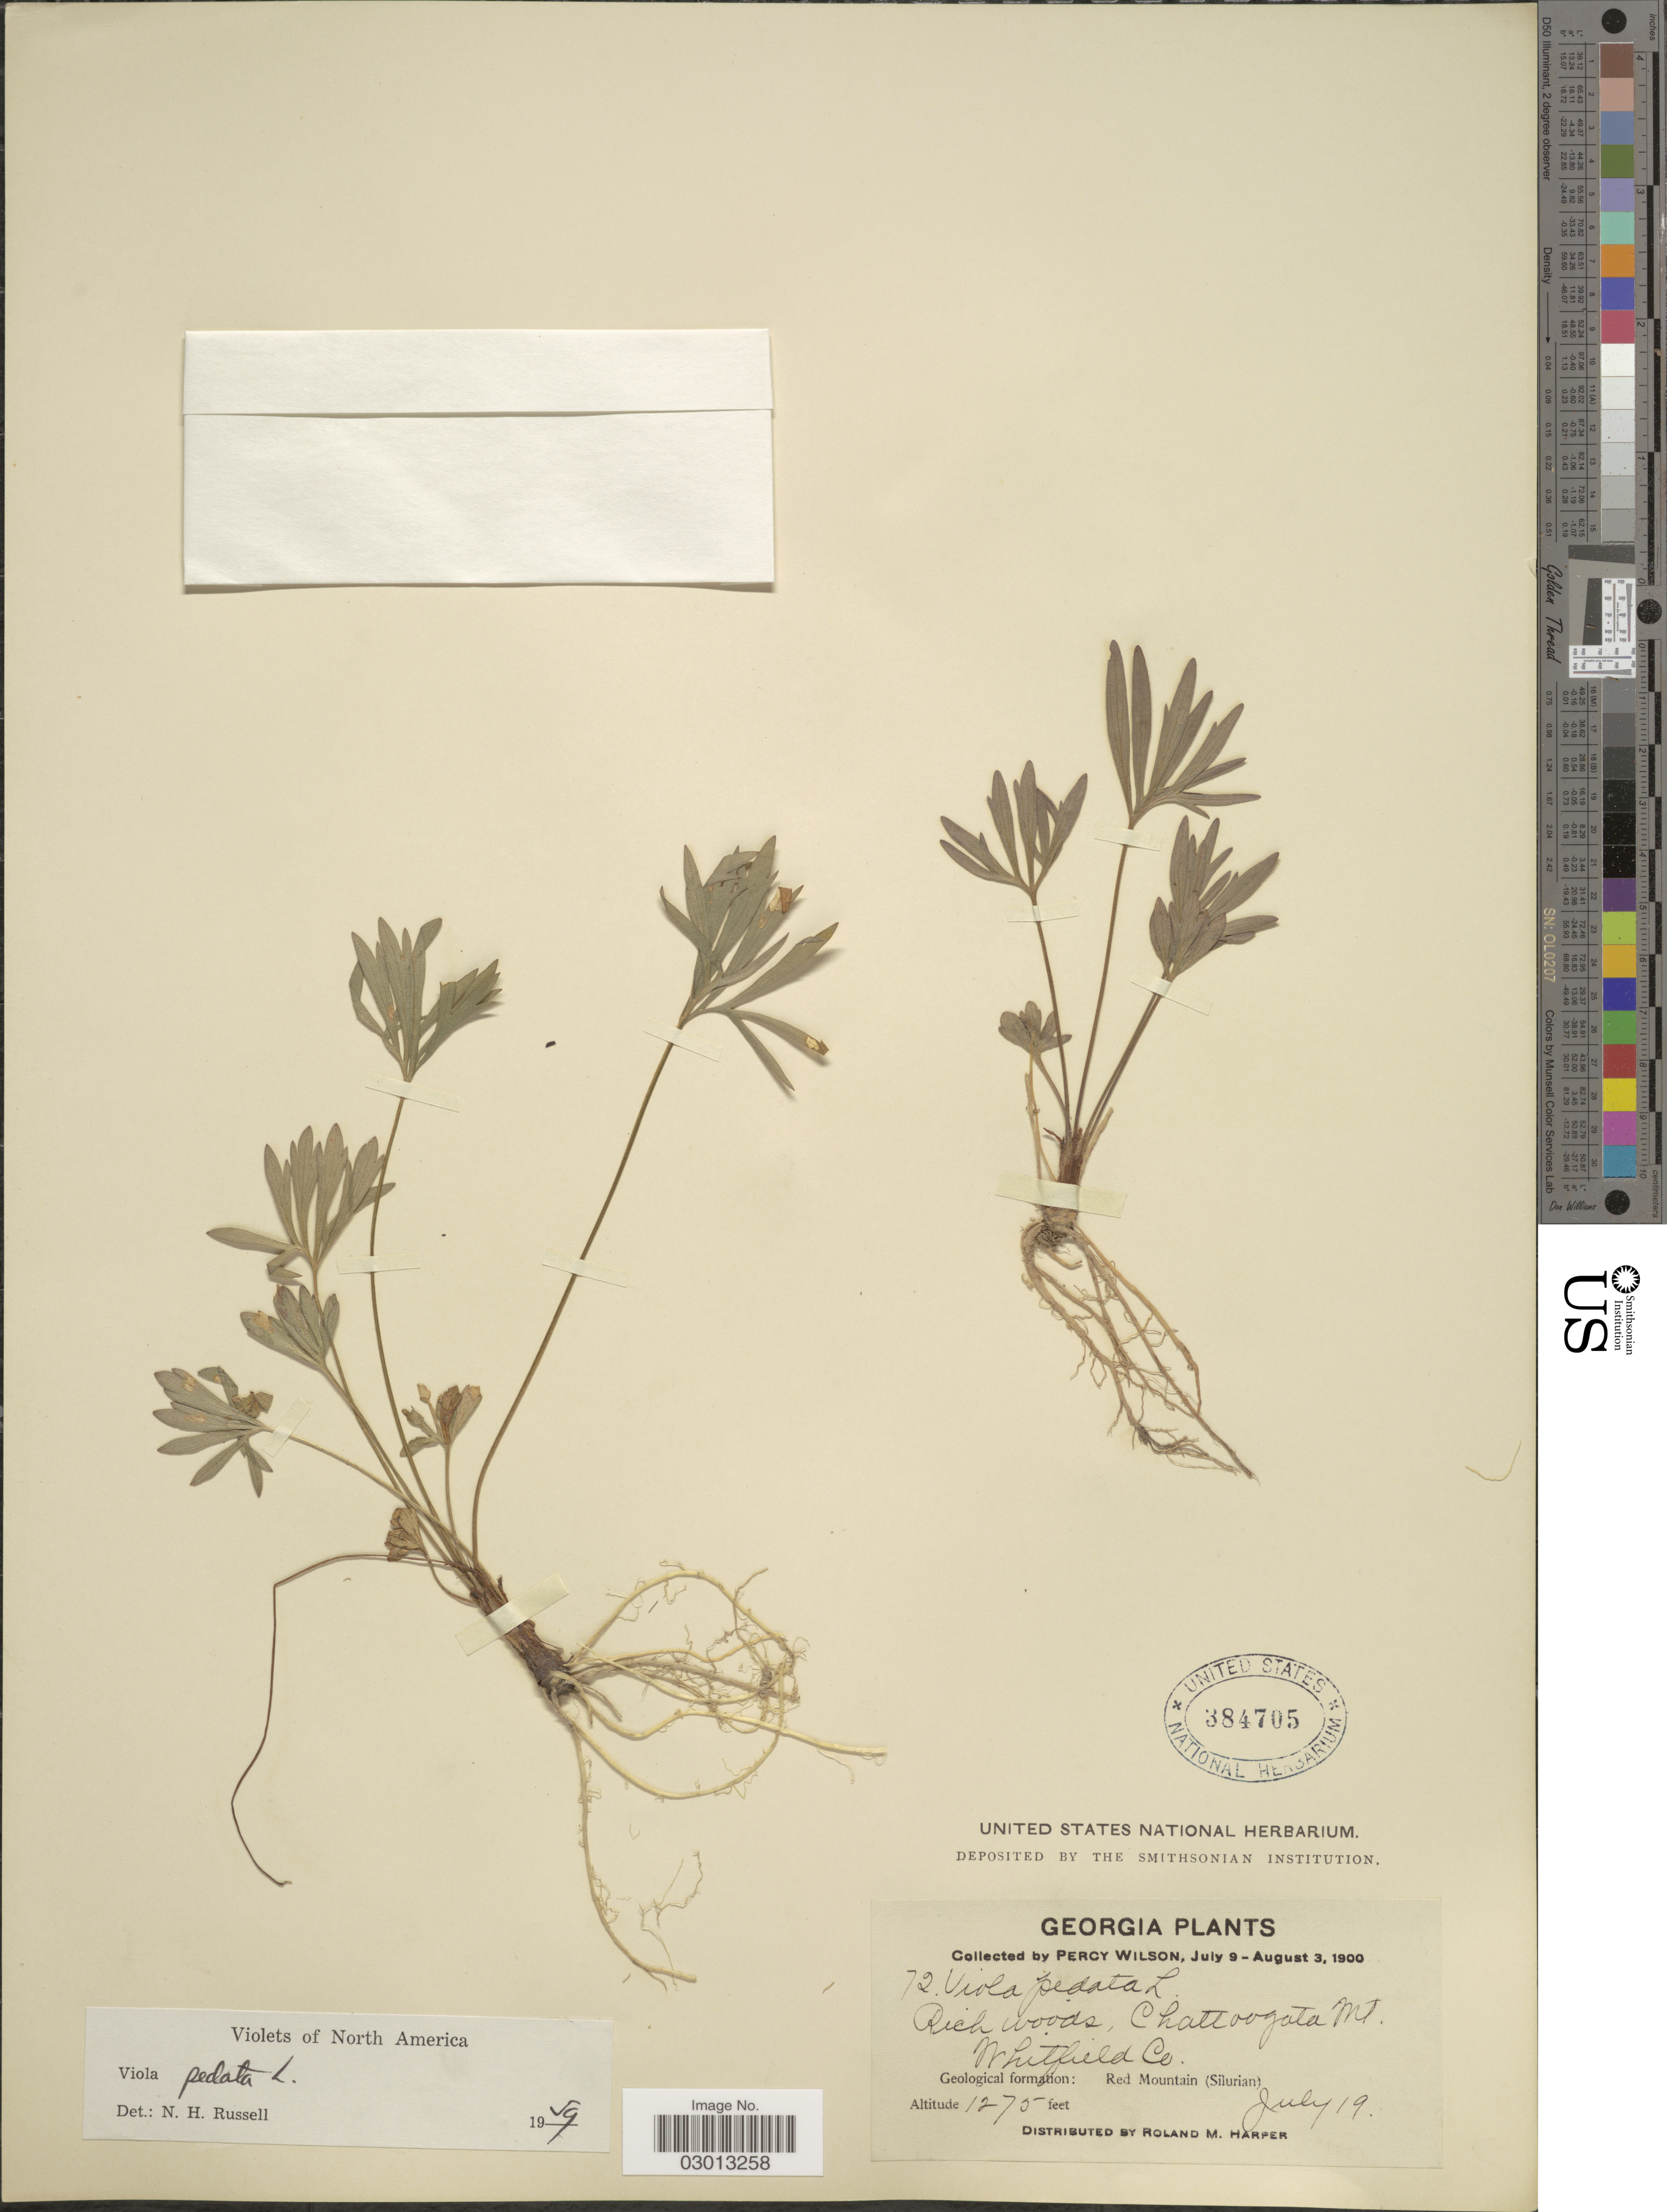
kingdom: Plantae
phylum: Tracheophyta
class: Magnoliopsida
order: Malpighiales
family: Violaceae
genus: Viola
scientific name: Viola pedata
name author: L.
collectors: P. Wilson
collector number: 72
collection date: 1900-07-19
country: United States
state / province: Georgia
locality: Chattoogata Mt. Whitfield Co. Geological formation: Red Mountain (Silurian).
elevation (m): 389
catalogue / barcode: US 384705